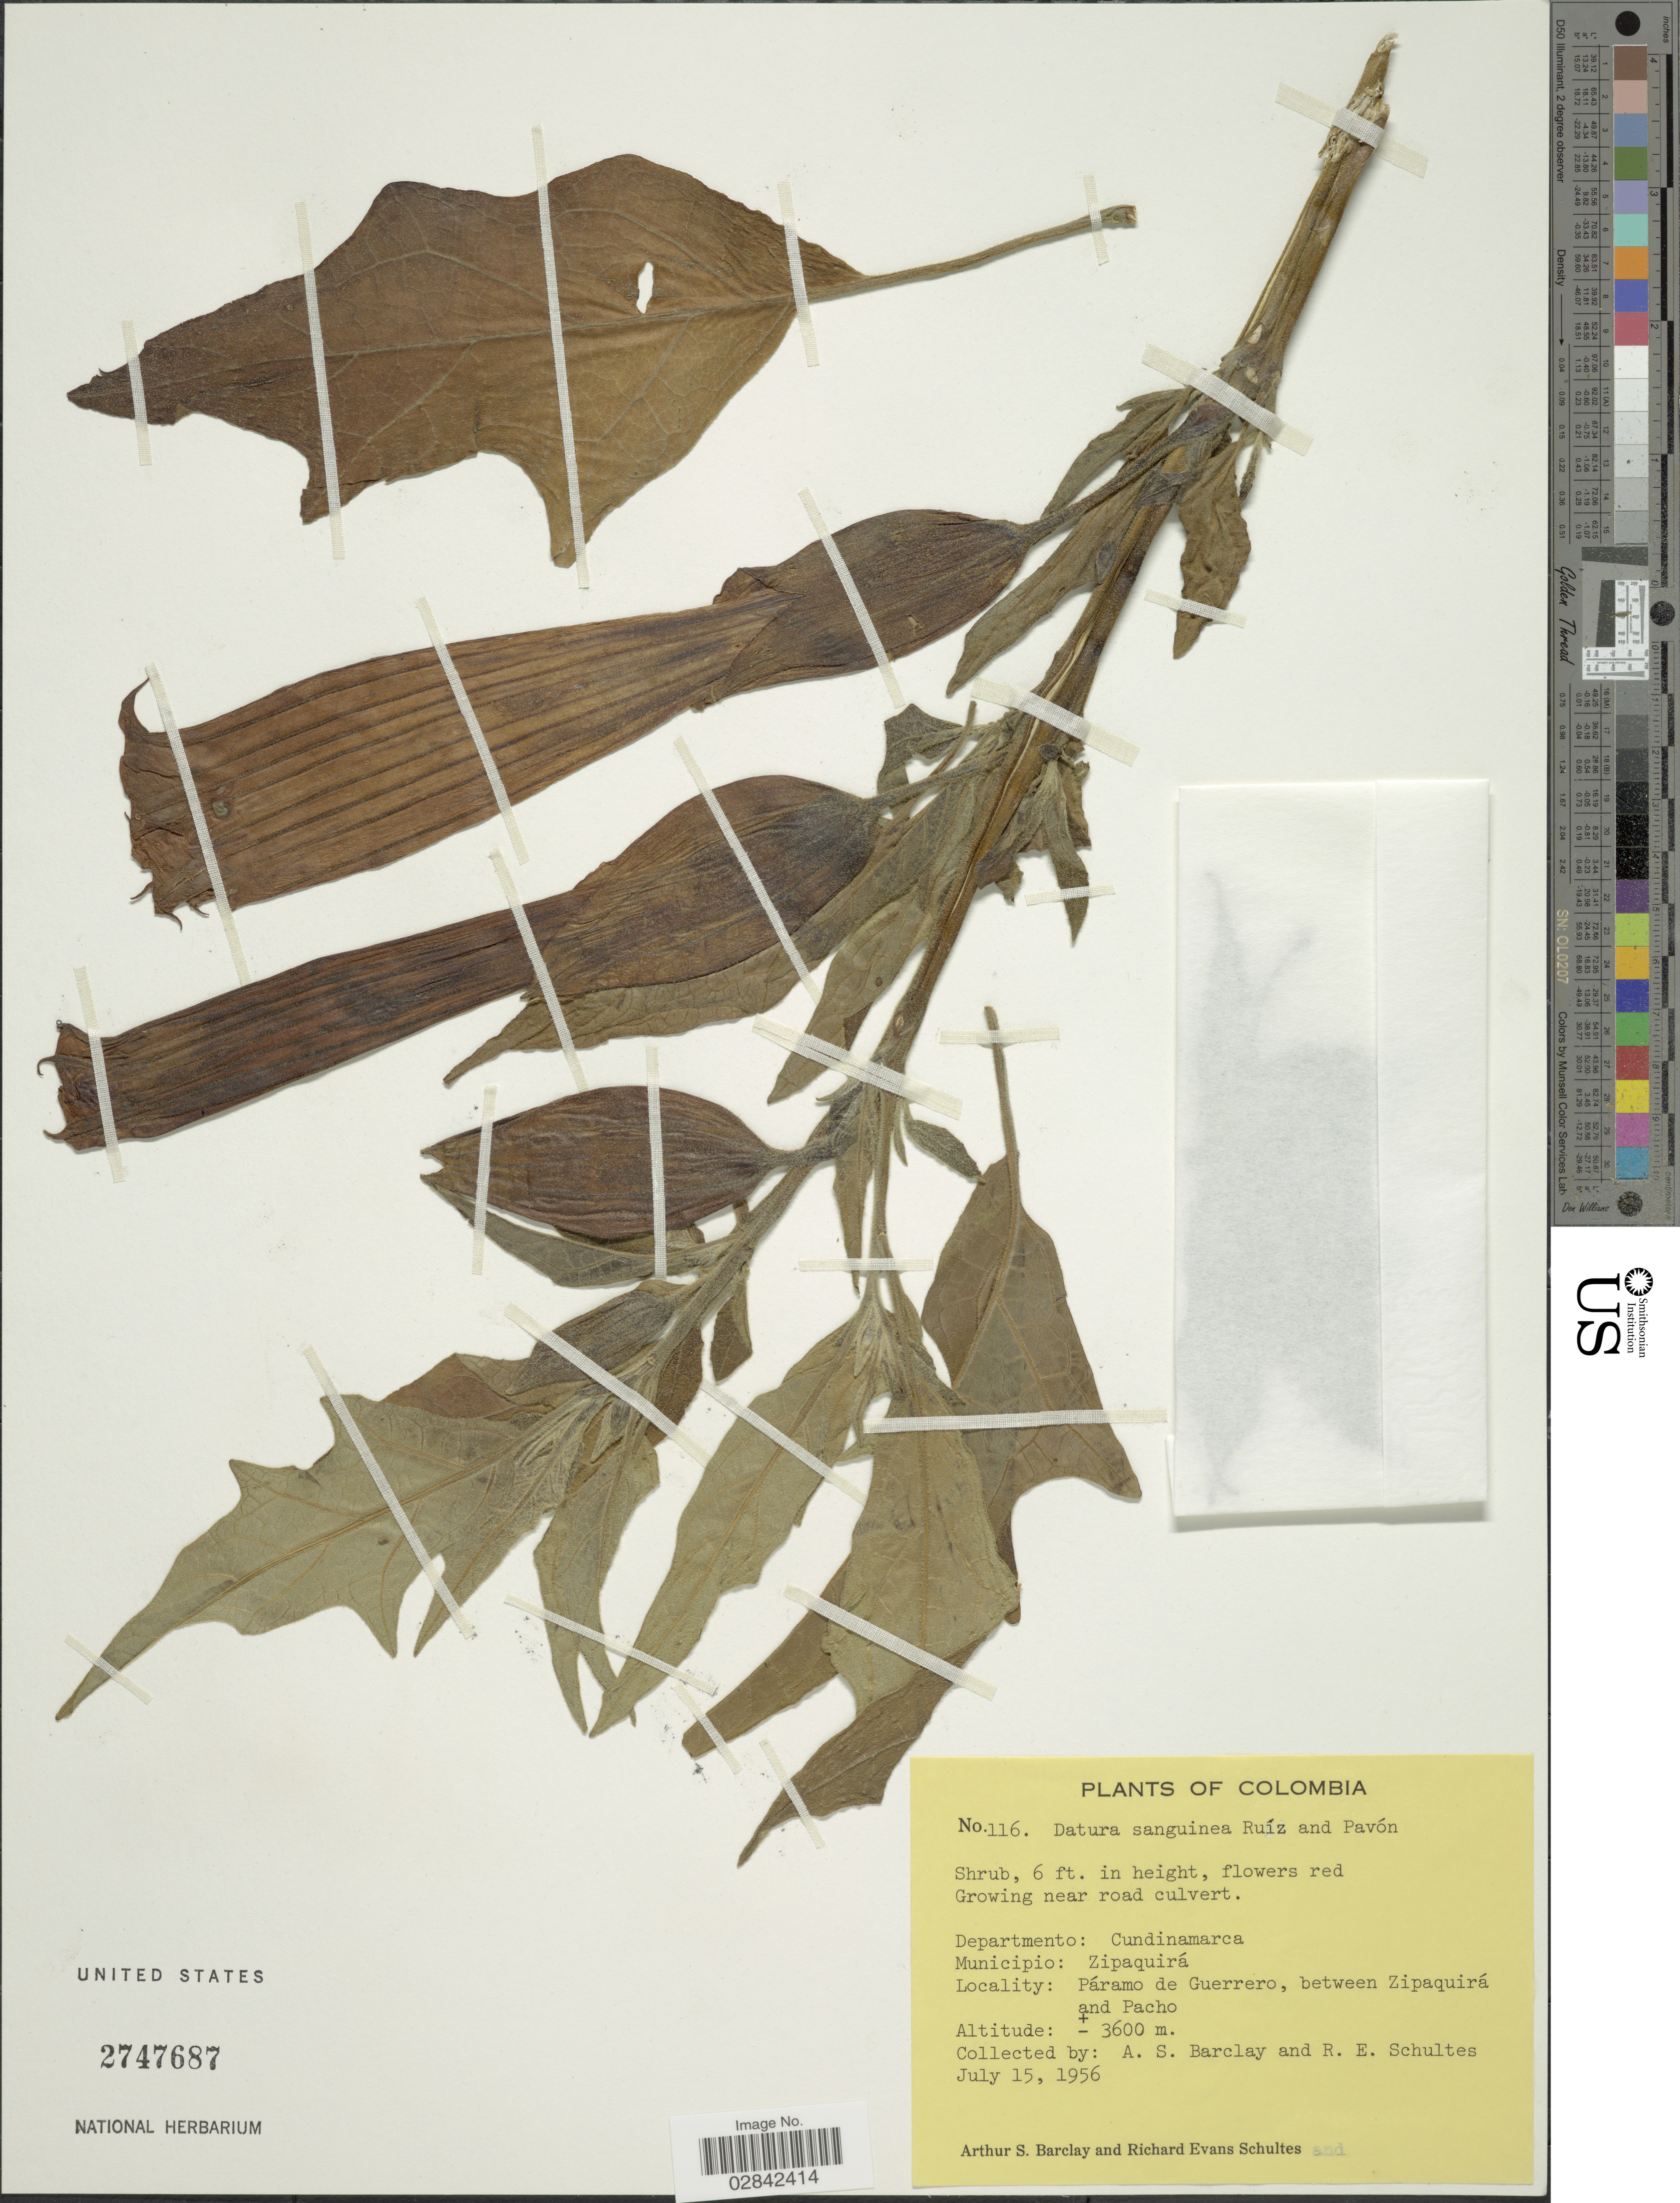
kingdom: Plantae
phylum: Tracheophyta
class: Magnoliopsida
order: Solanales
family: Solanaceae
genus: Brugmansia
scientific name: Brugmansia sanguinea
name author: (Ruiz & Pav.) D. Don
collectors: A. S. Barclay & R. E. Schultes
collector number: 116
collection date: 1956-07-15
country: Colombia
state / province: Cundinamarca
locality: Departmento: Cundinamarca, Municipio: Zipaquirá, Páramo de Guerrero, between Zipaquirá and Pacho.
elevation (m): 3600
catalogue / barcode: US 2747687